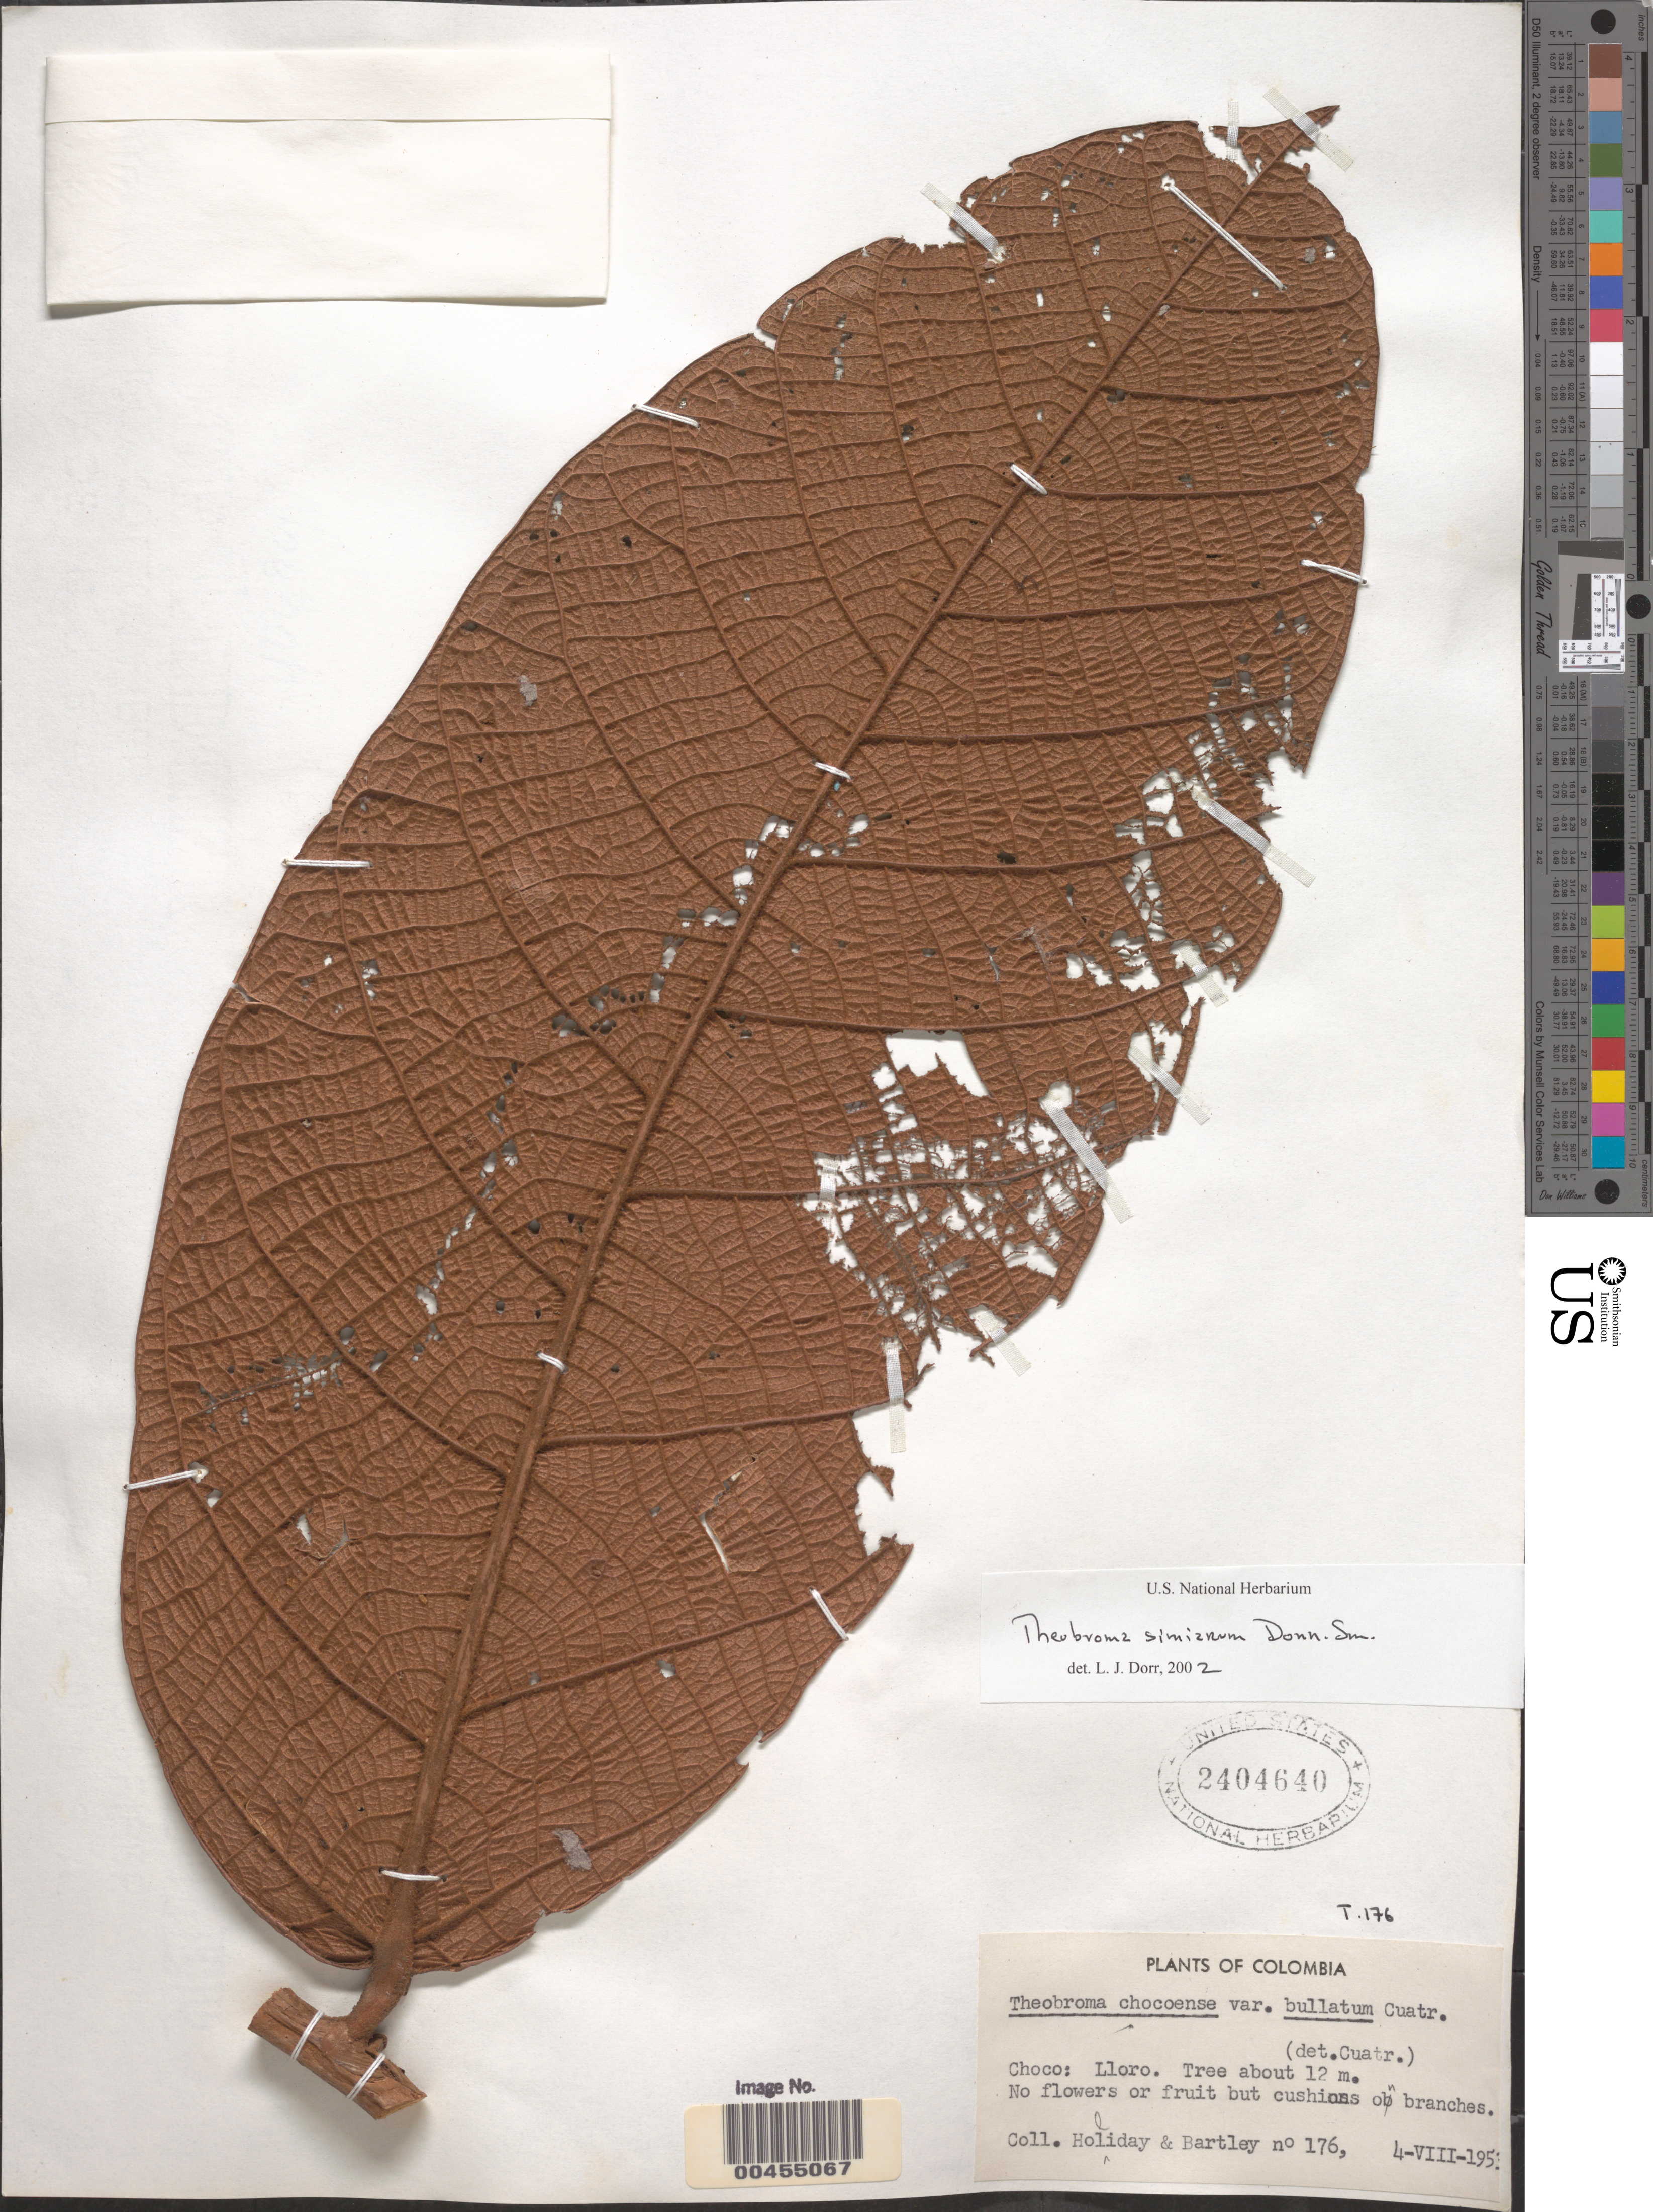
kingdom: Plantae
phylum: Tracheophyta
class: Magnoliopsida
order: Malvales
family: Malvaceae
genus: Theobroma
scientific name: Theobroma simiarum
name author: Donn. Sm.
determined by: Dorr, L. J., (BOT), Smithsonian Institution - National Museum of Natural History (UNITED STATES)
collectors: P. C. Holliday & B. Bartley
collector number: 176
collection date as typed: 04 Aug 1953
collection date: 1953-08-04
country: Colombia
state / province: Chocó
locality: Lloro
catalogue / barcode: US 2404640